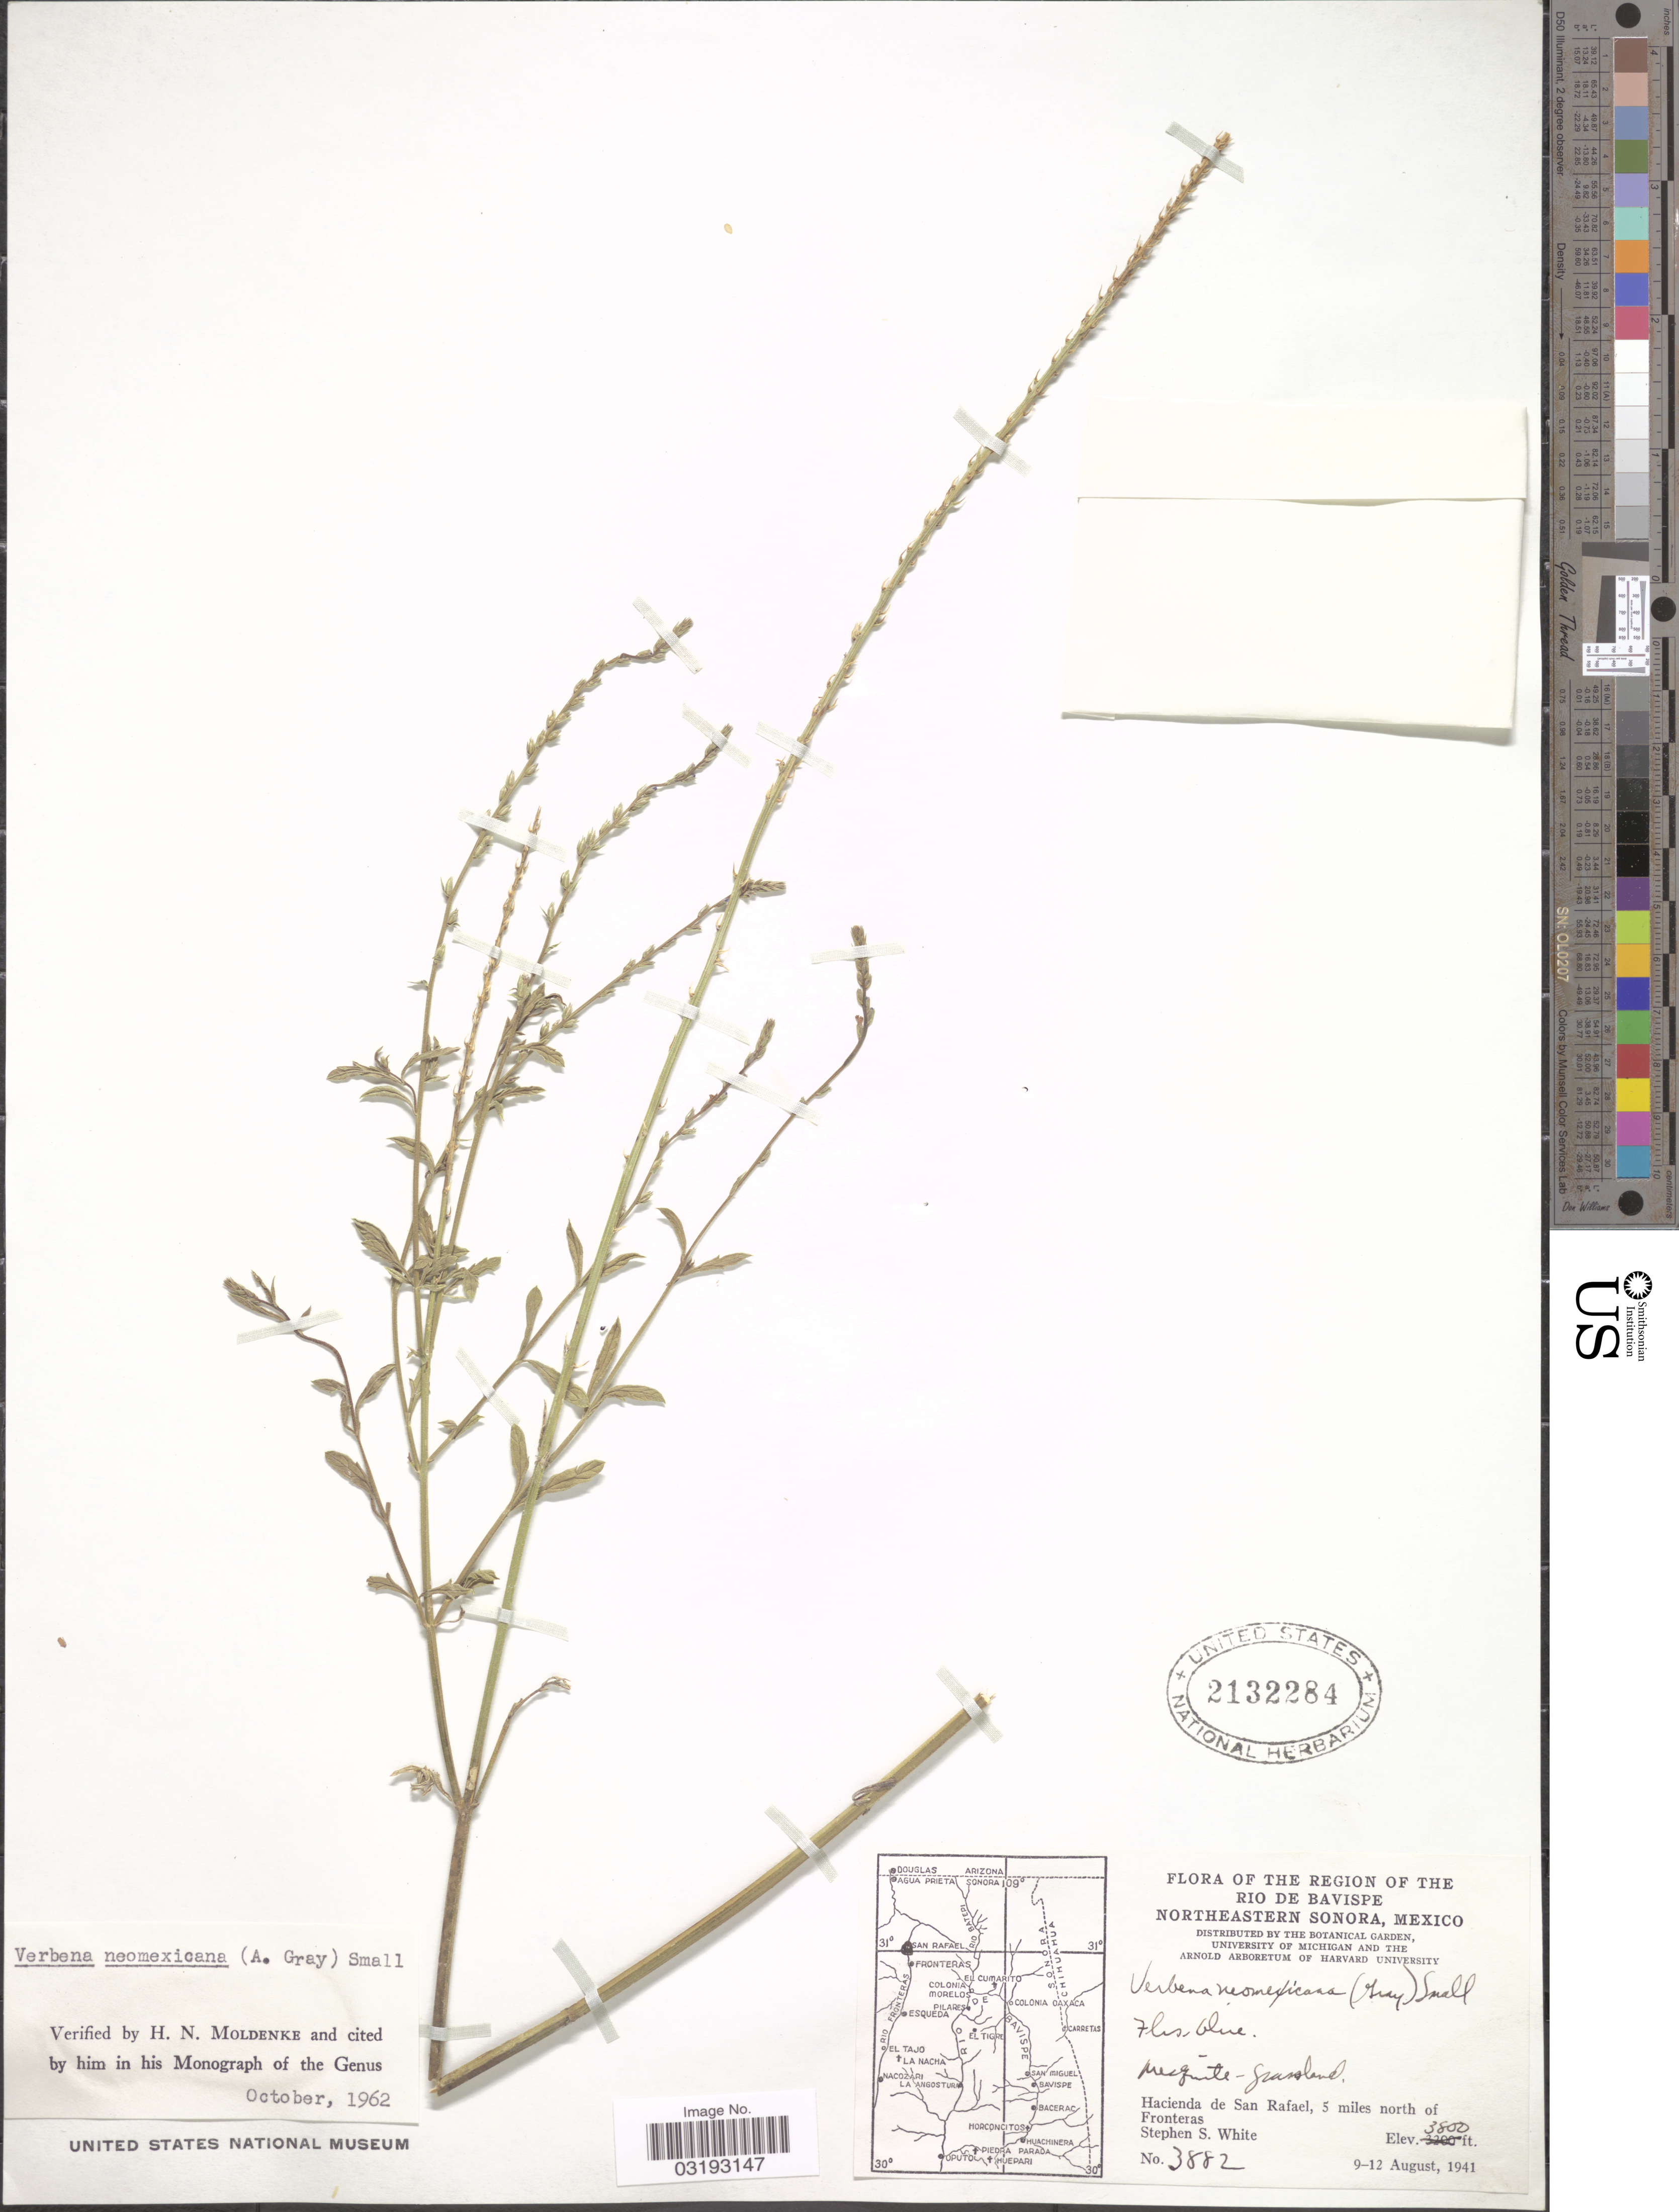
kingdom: Plantae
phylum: Tracheophyta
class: Magnoliopsida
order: Lamiales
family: Verbenaceae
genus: Verbena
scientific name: Verbena neomexicana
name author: (A. Gray) Small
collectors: S. S. White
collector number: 3882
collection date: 1941-08-09/1941-08-12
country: Mexico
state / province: Sonora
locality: The Region of the Rio de Bavispe. Northeastern Sonora. Hacienda de San Rafael, 5 miles north of Fronteras.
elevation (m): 1158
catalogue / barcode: US 2132284